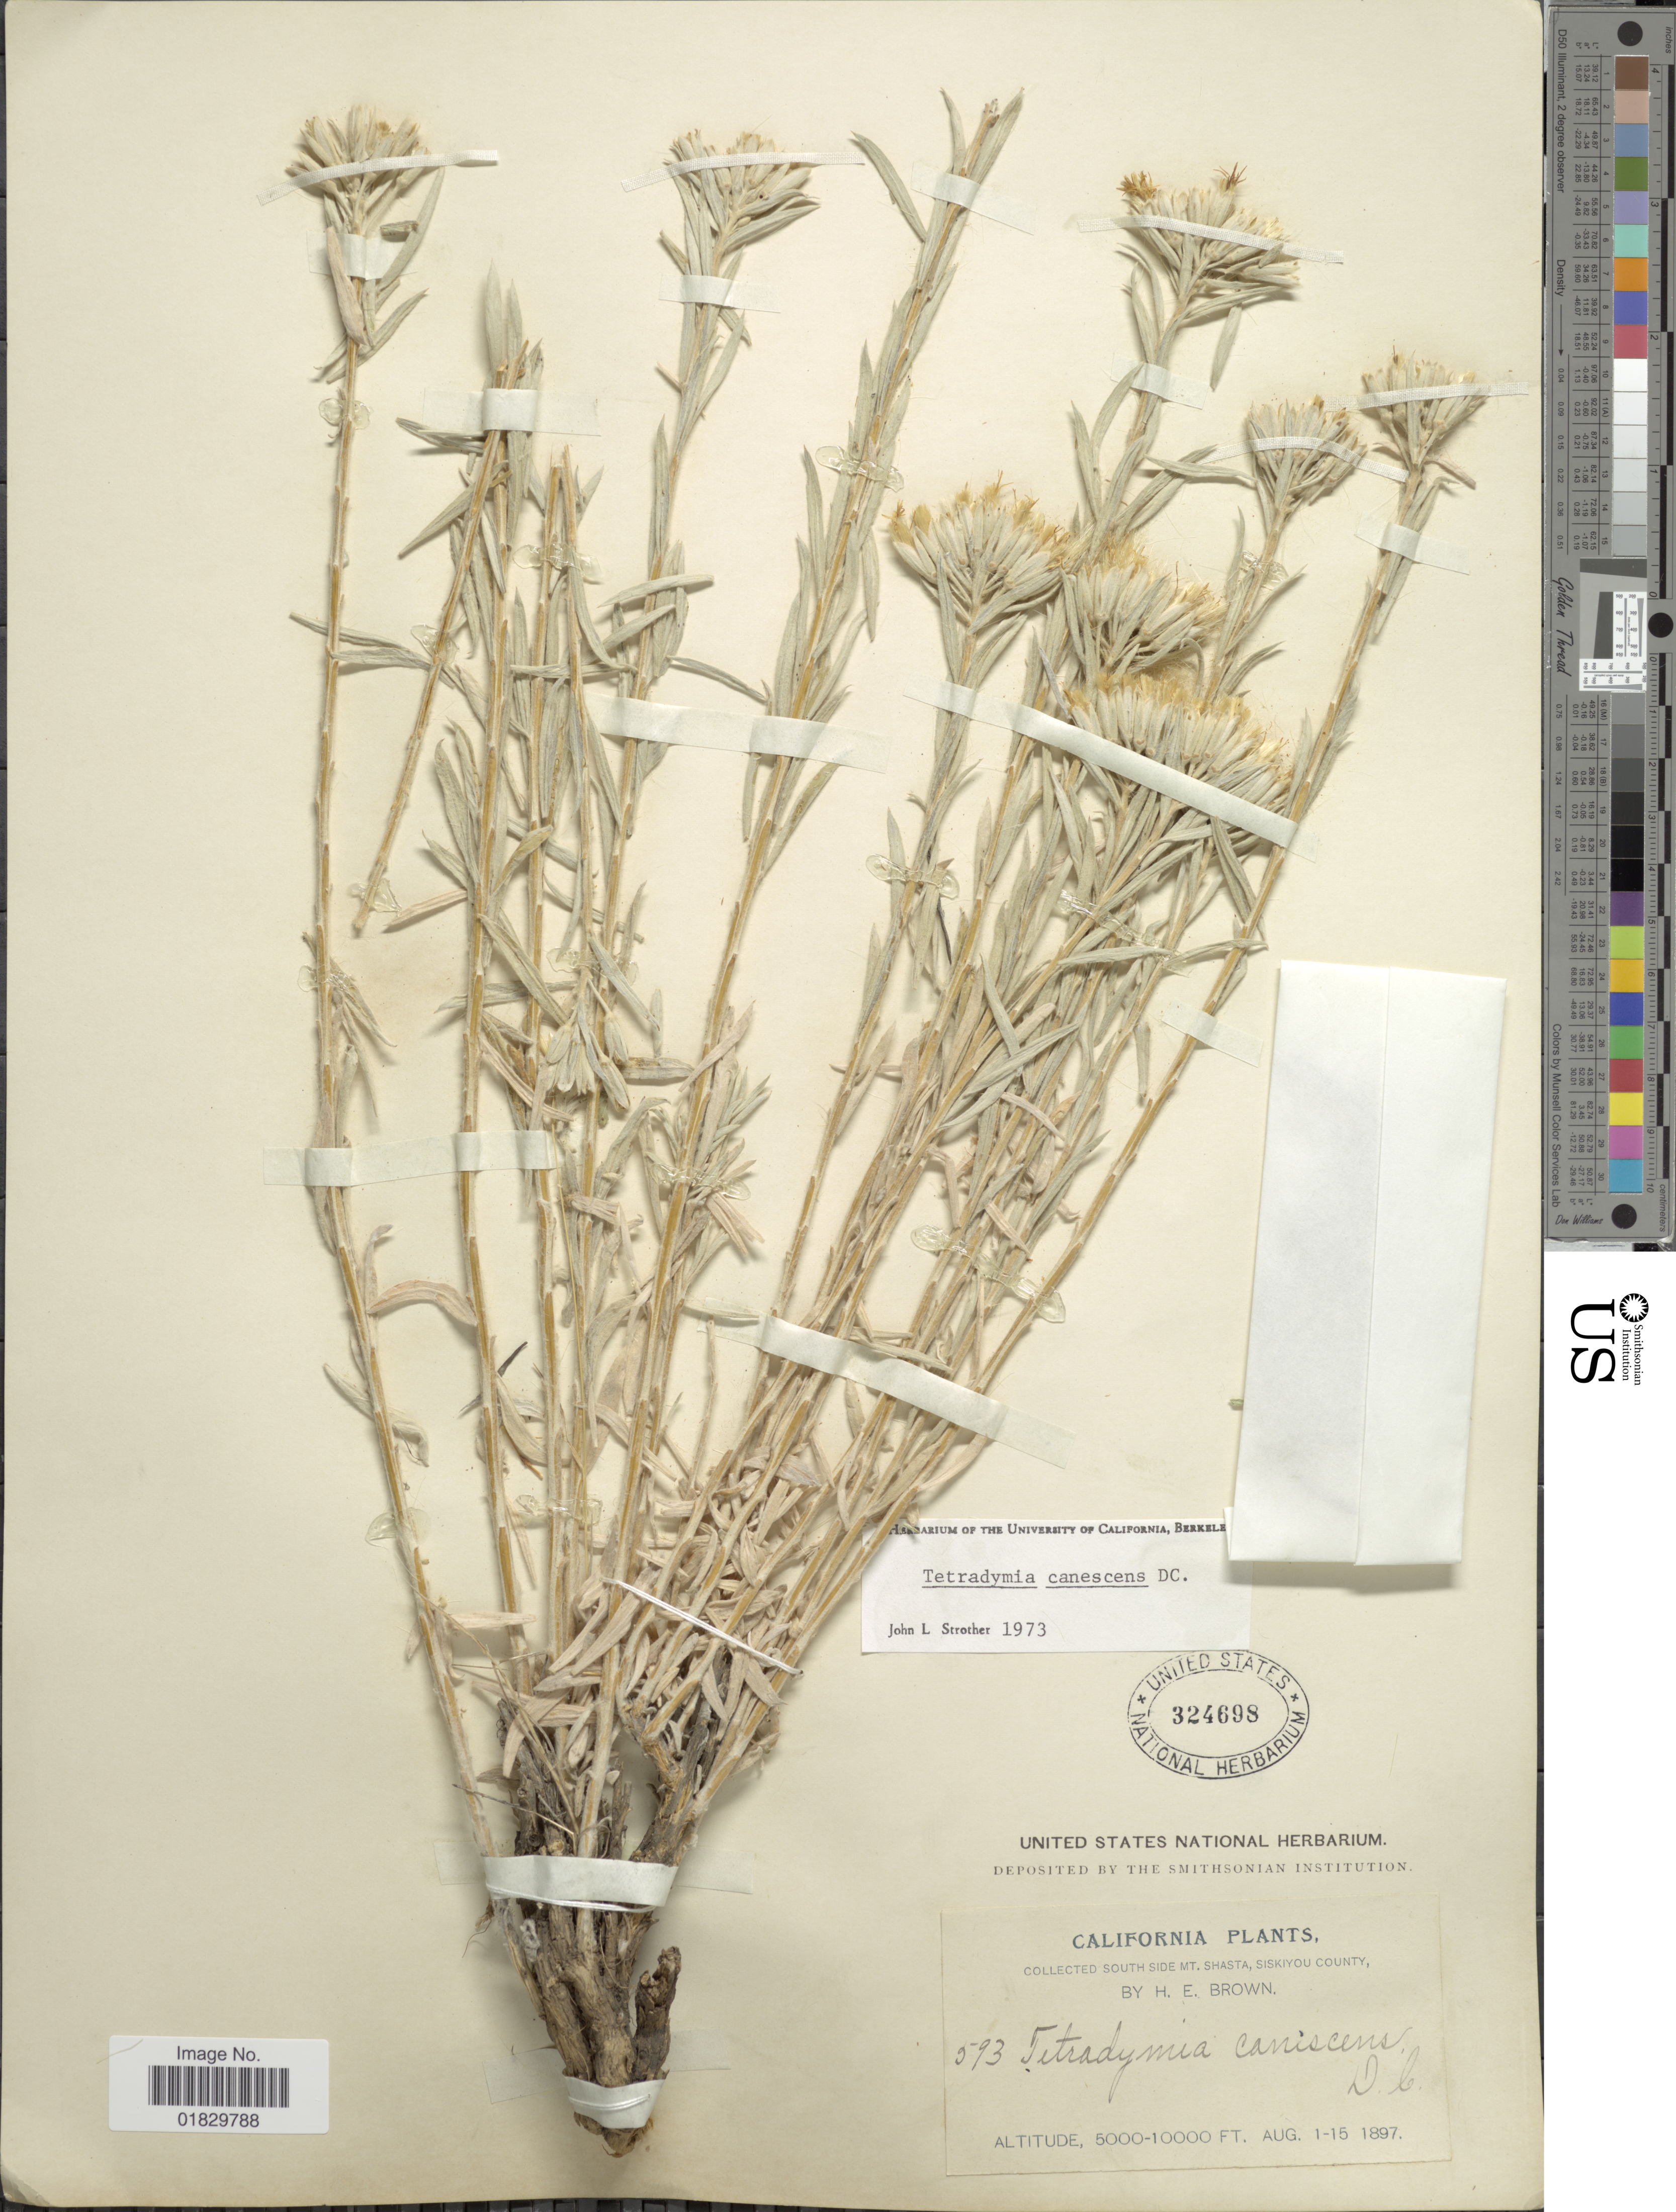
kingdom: Plantae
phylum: Tracheophyta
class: Magnoliopsida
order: Asterales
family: Asteraceae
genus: Tetradymia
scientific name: Tetradymia canescens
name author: DC.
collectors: H. E. Brown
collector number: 593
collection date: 1897-08-01/1897-08-15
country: United States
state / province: California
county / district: Siskiyou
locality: South side Mt. Shasta, Siskiyou County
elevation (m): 1524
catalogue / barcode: US 324698